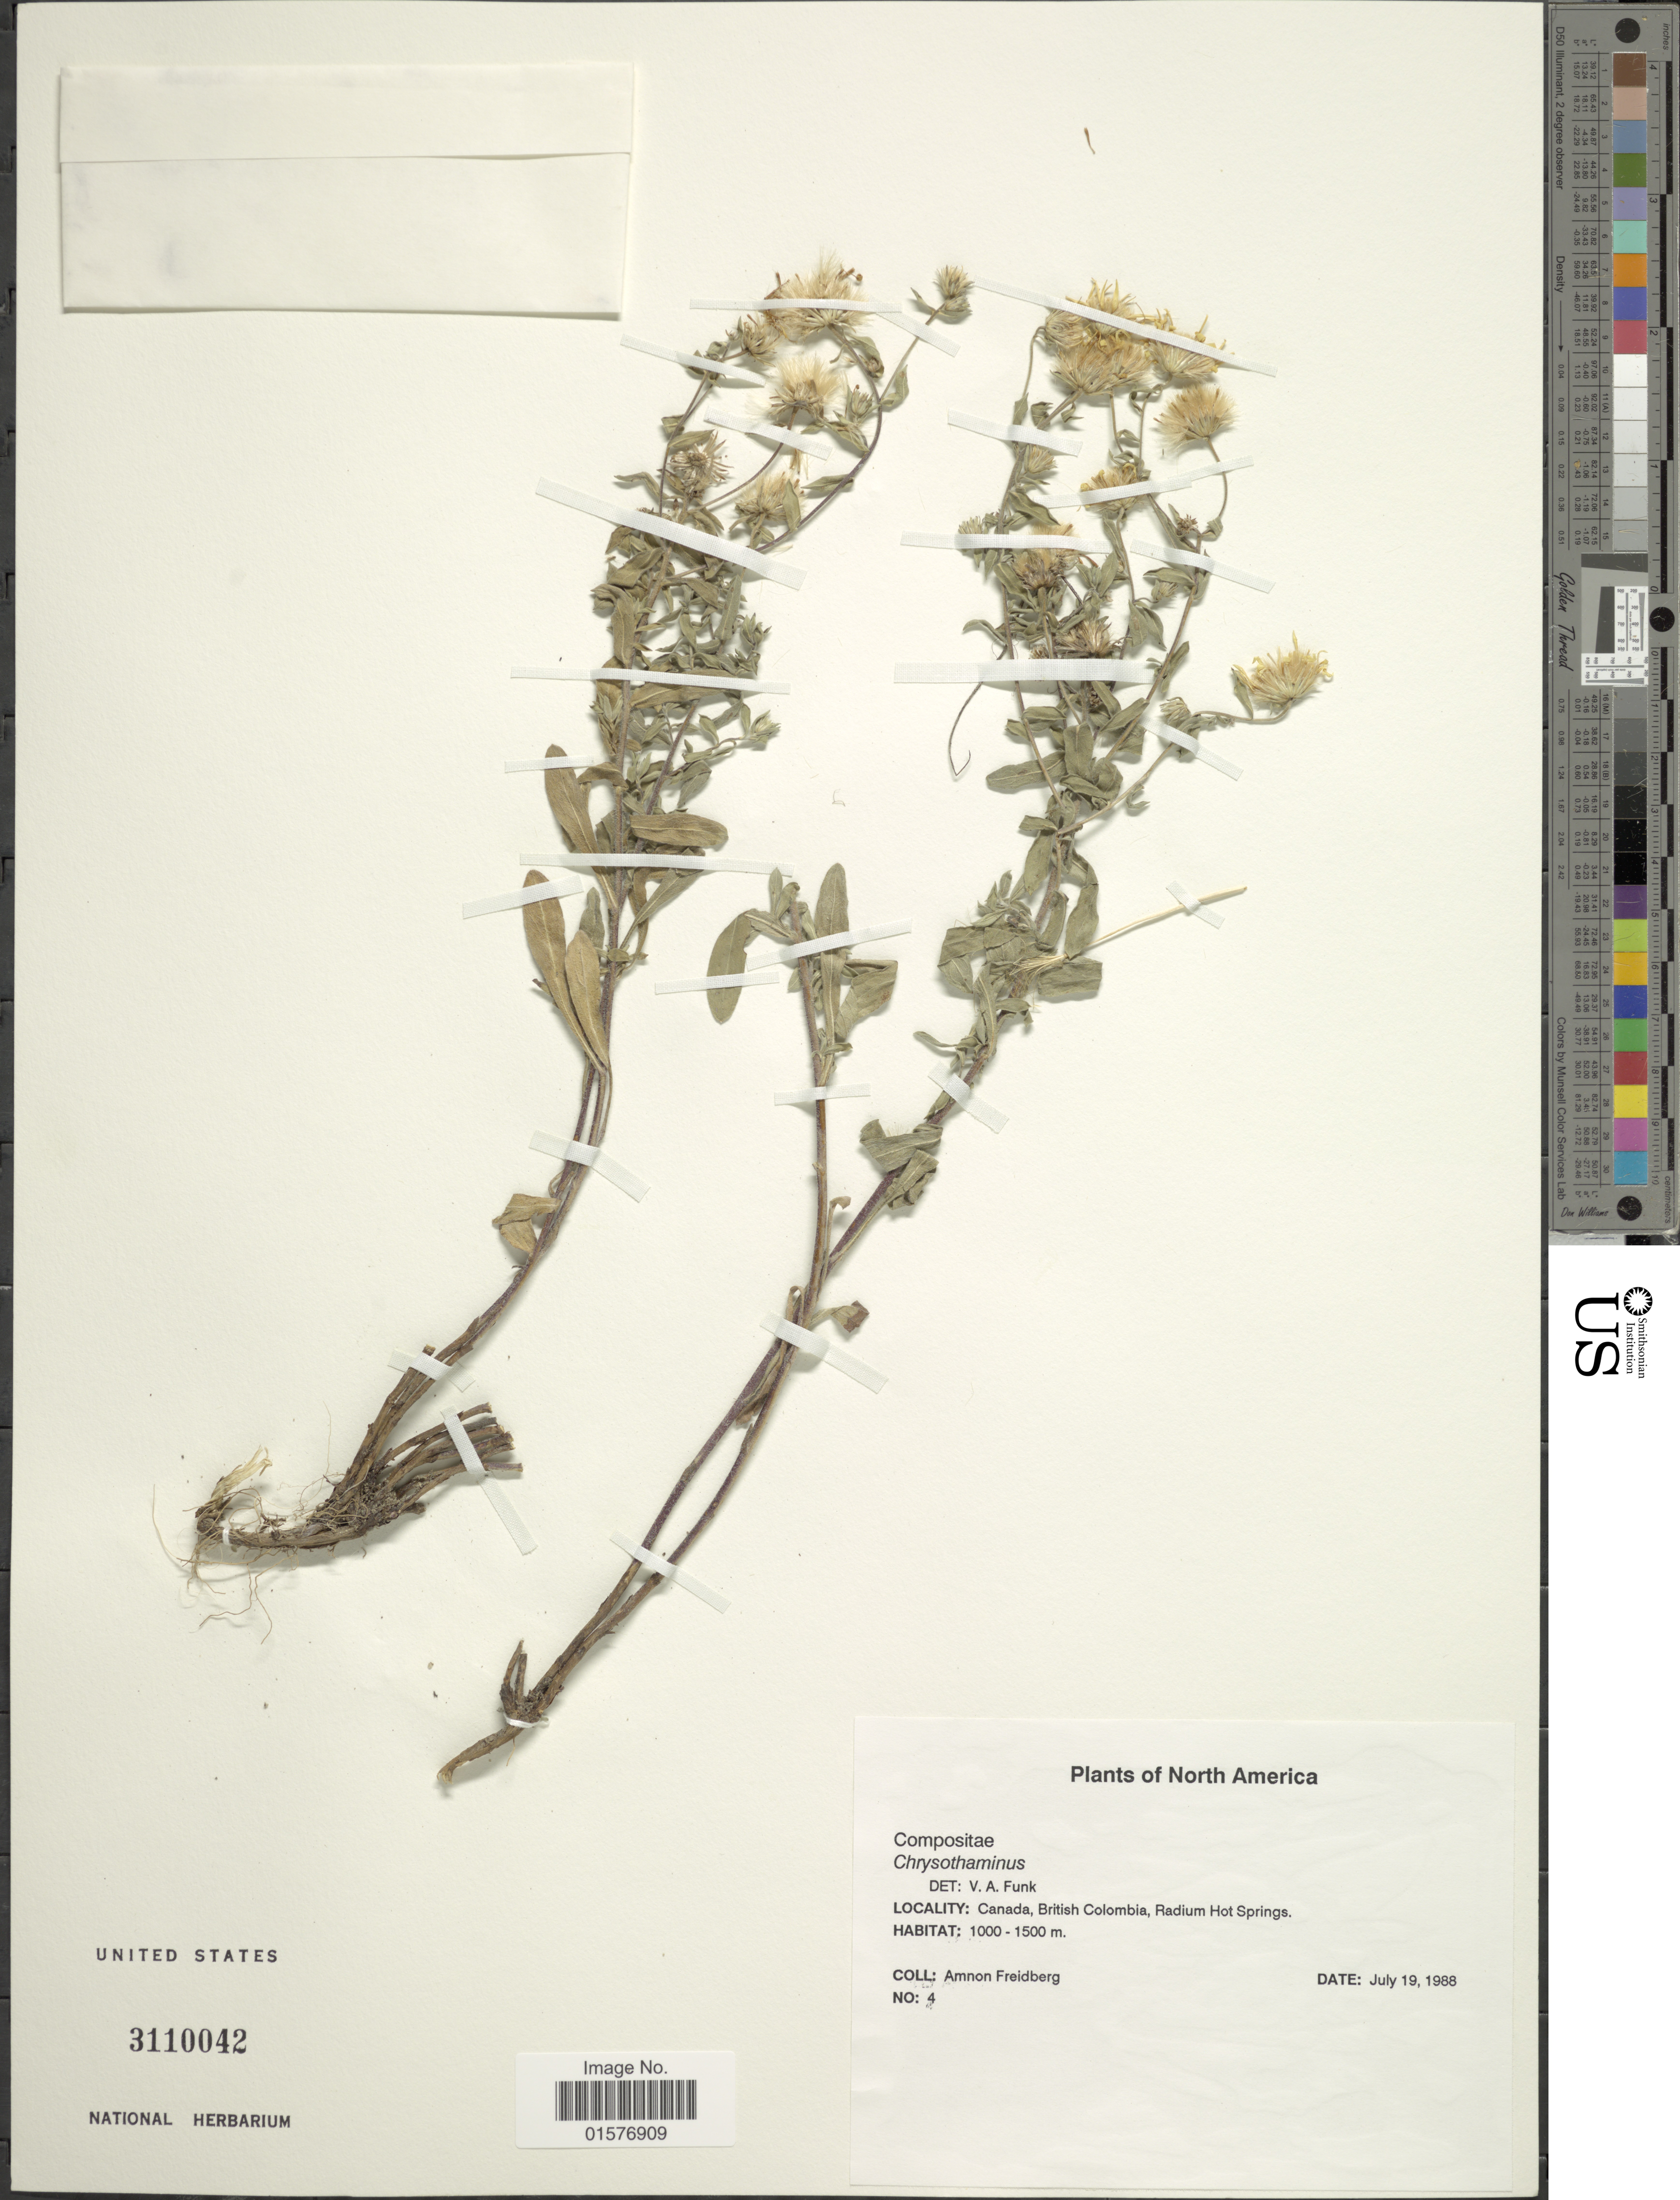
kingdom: Plantae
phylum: Tracheophyta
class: Magnoliopsida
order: Asterales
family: Asteraceae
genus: Eucephalus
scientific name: Eucephalus sp.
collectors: A. Freidberg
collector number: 4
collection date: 1988-07-19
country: Canada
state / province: British Columbia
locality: Canada, British Colombia, radium Hot Springs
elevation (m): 1000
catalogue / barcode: US 311042